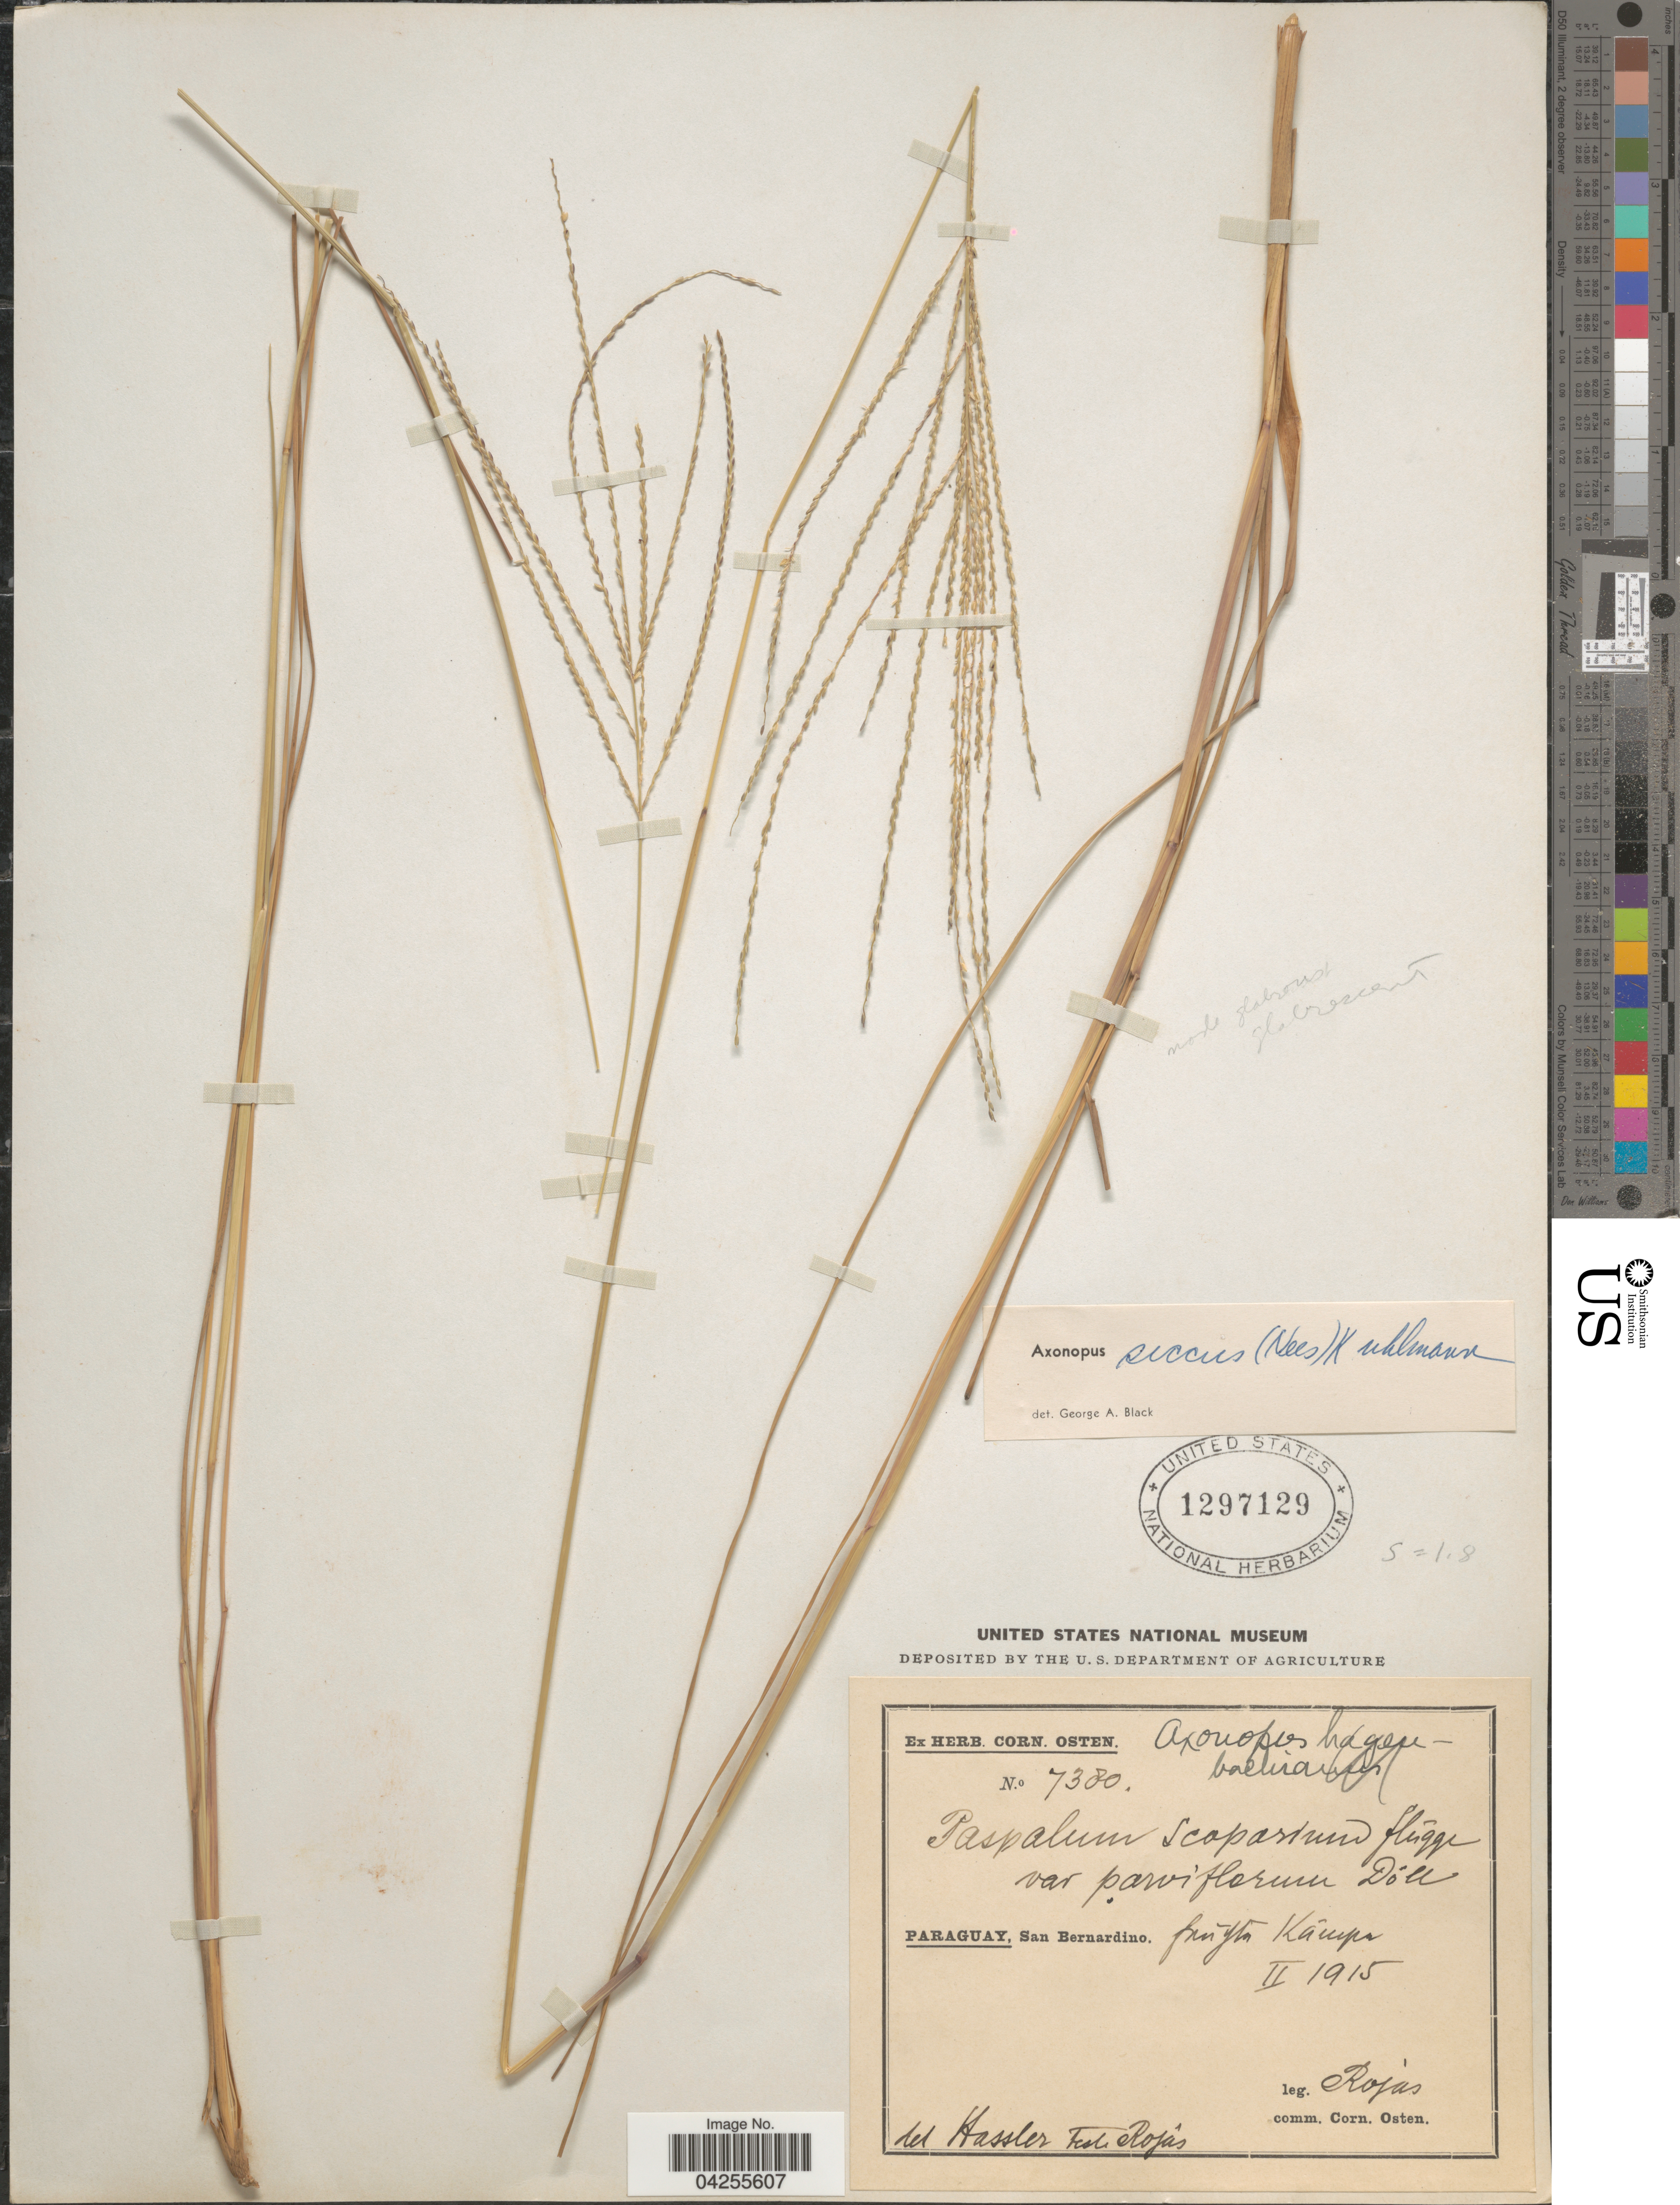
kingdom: Plantae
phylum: Tracheophyta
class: Liliopsida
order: Poales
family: Poaceae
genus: Axonopus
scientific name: Axonopus siccus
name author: (Nees) Kuhlm.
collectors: Rojas, --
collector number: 7380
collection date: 1915-02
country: Paraguay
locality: San Bernardino. Fun Jtn Kampa. [interpreted]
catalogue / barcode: US 1297129